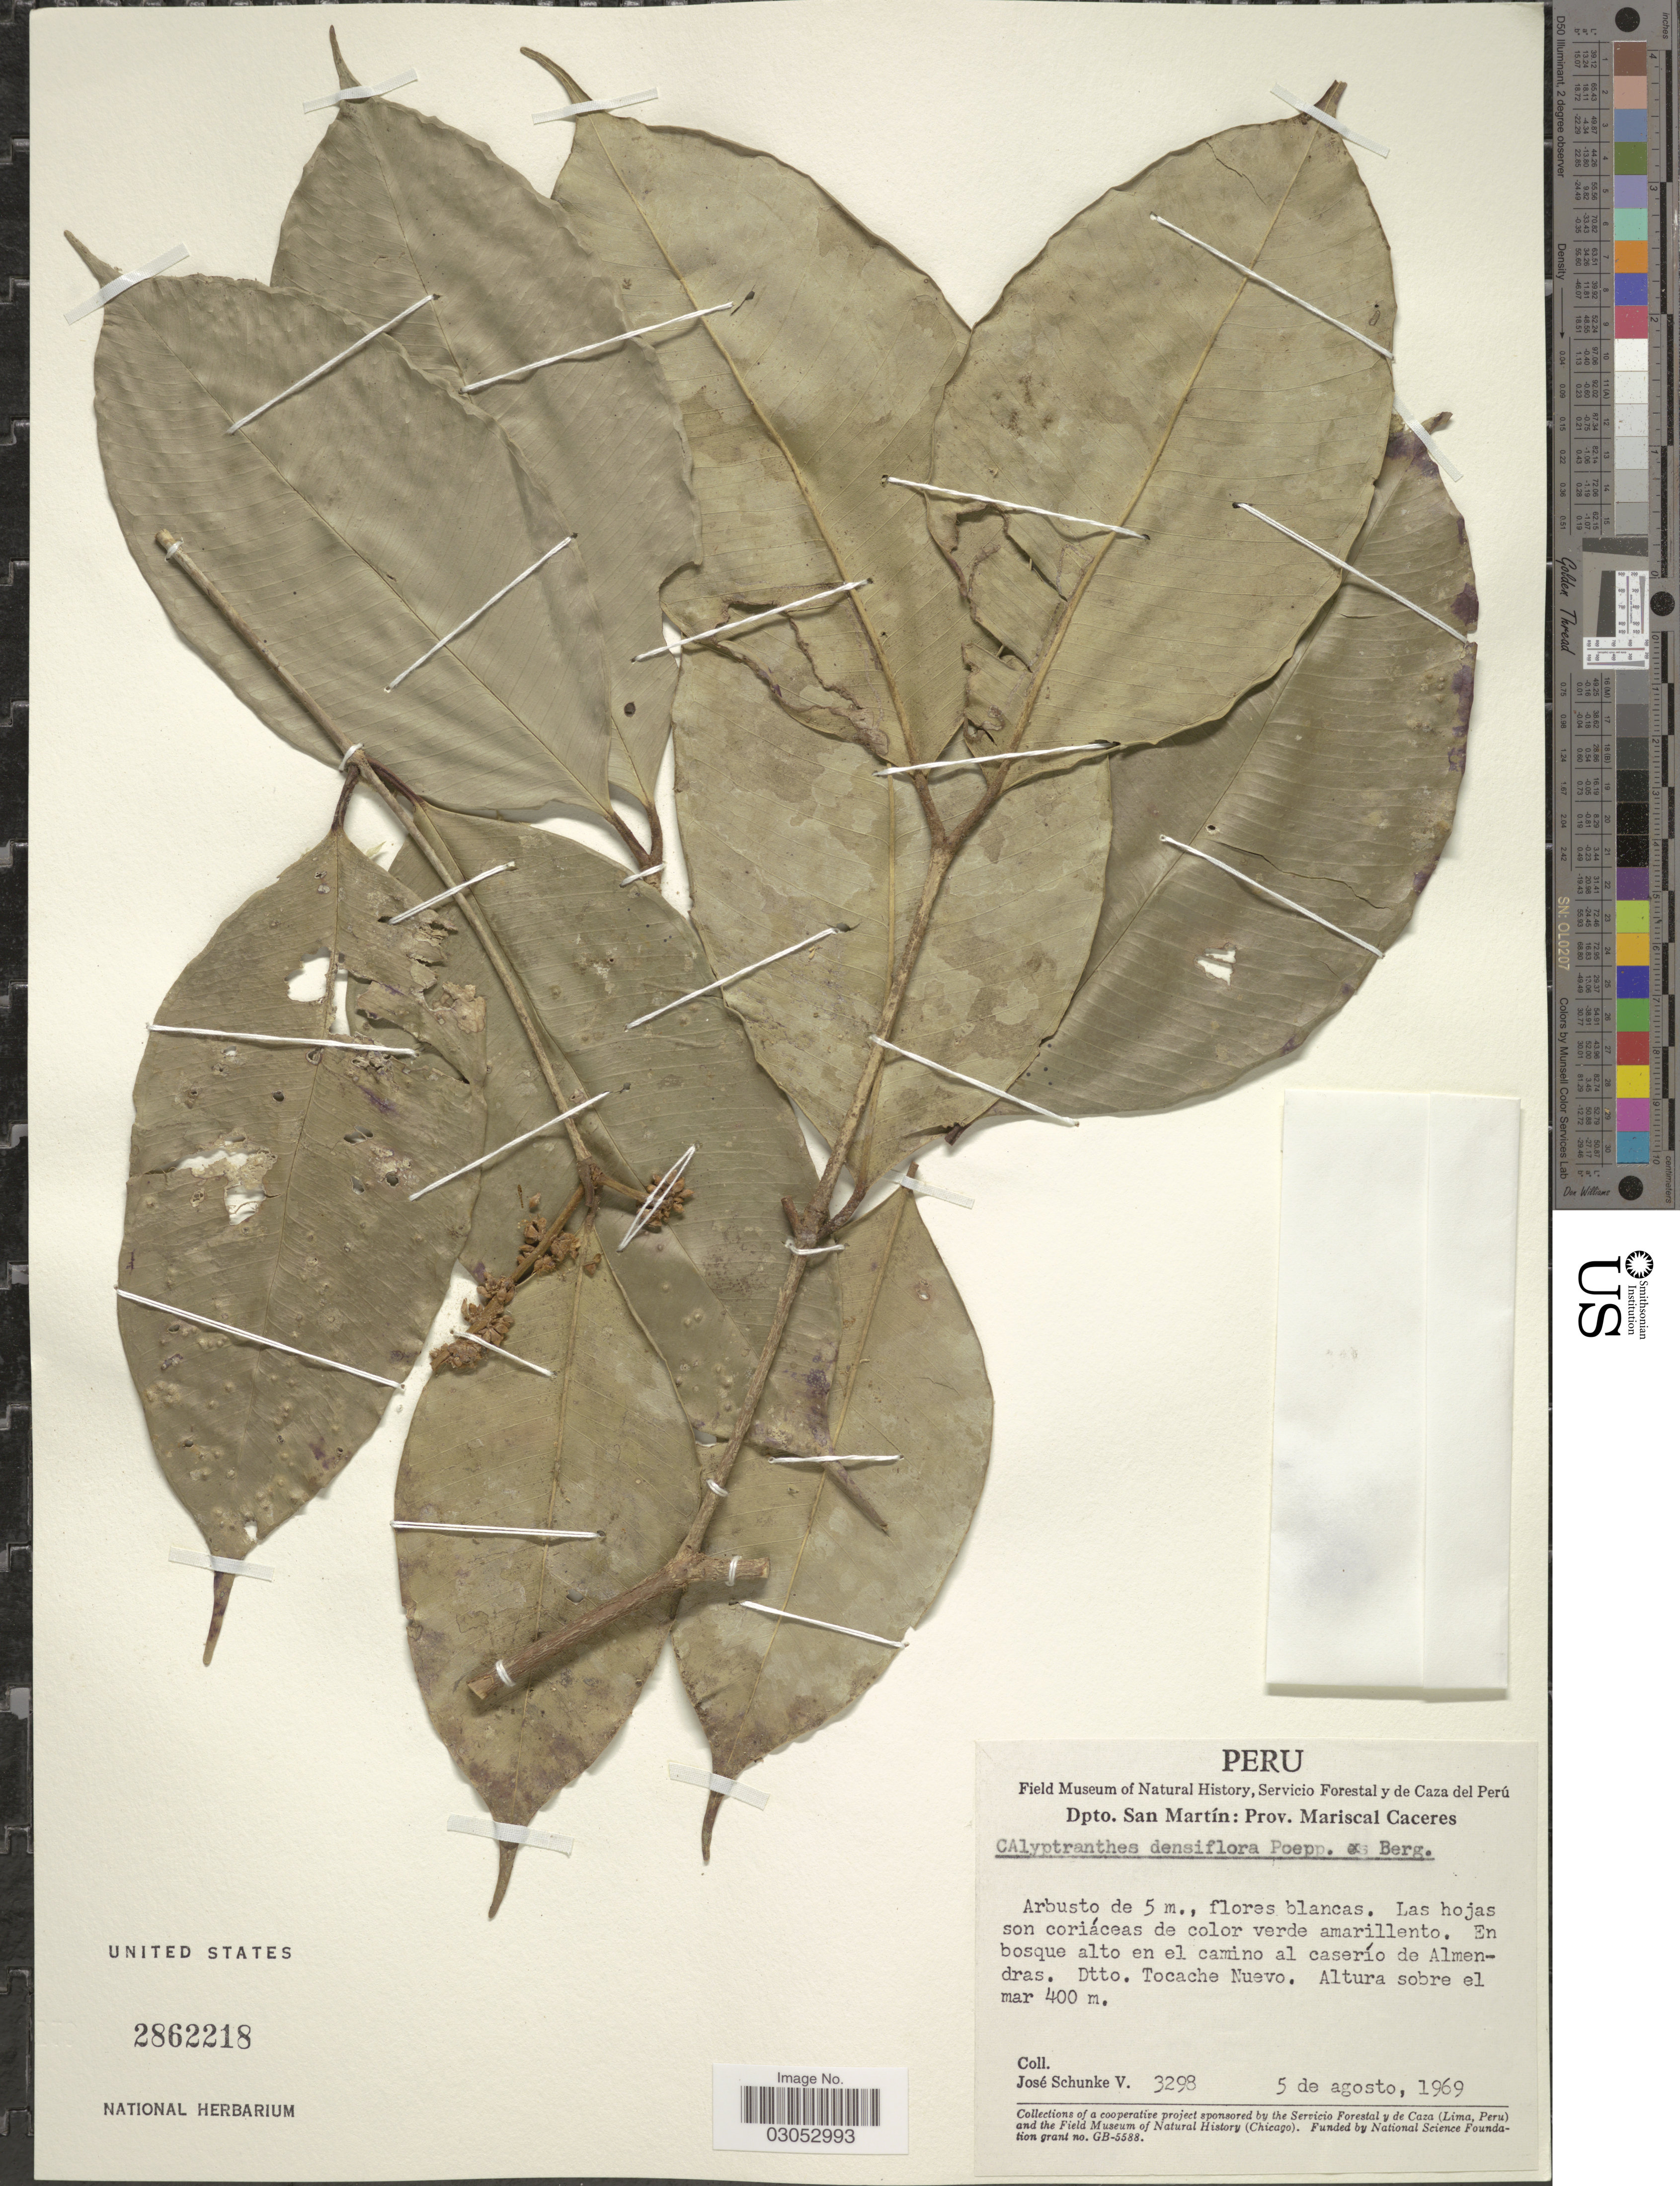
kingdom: Plantae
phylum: Tracheophyta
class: Magnoliopsida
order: Myrtales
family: Myrtaceae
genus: Myrcia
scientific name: Myrcia densiflora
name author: (Poepp. ex O. Berg) A.R. Lourenço & E. Lucas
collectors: J. Schunke Vigo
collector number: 3298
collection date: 1969-08-05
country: Peru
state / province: San Martín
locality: Dpto. San Martín: Prov. Mariscal Caceres, En bosque alto en el camino al caserío de Almendras. Dtto. Tocache Nuevo.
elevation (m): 400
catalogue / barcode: US 2862218